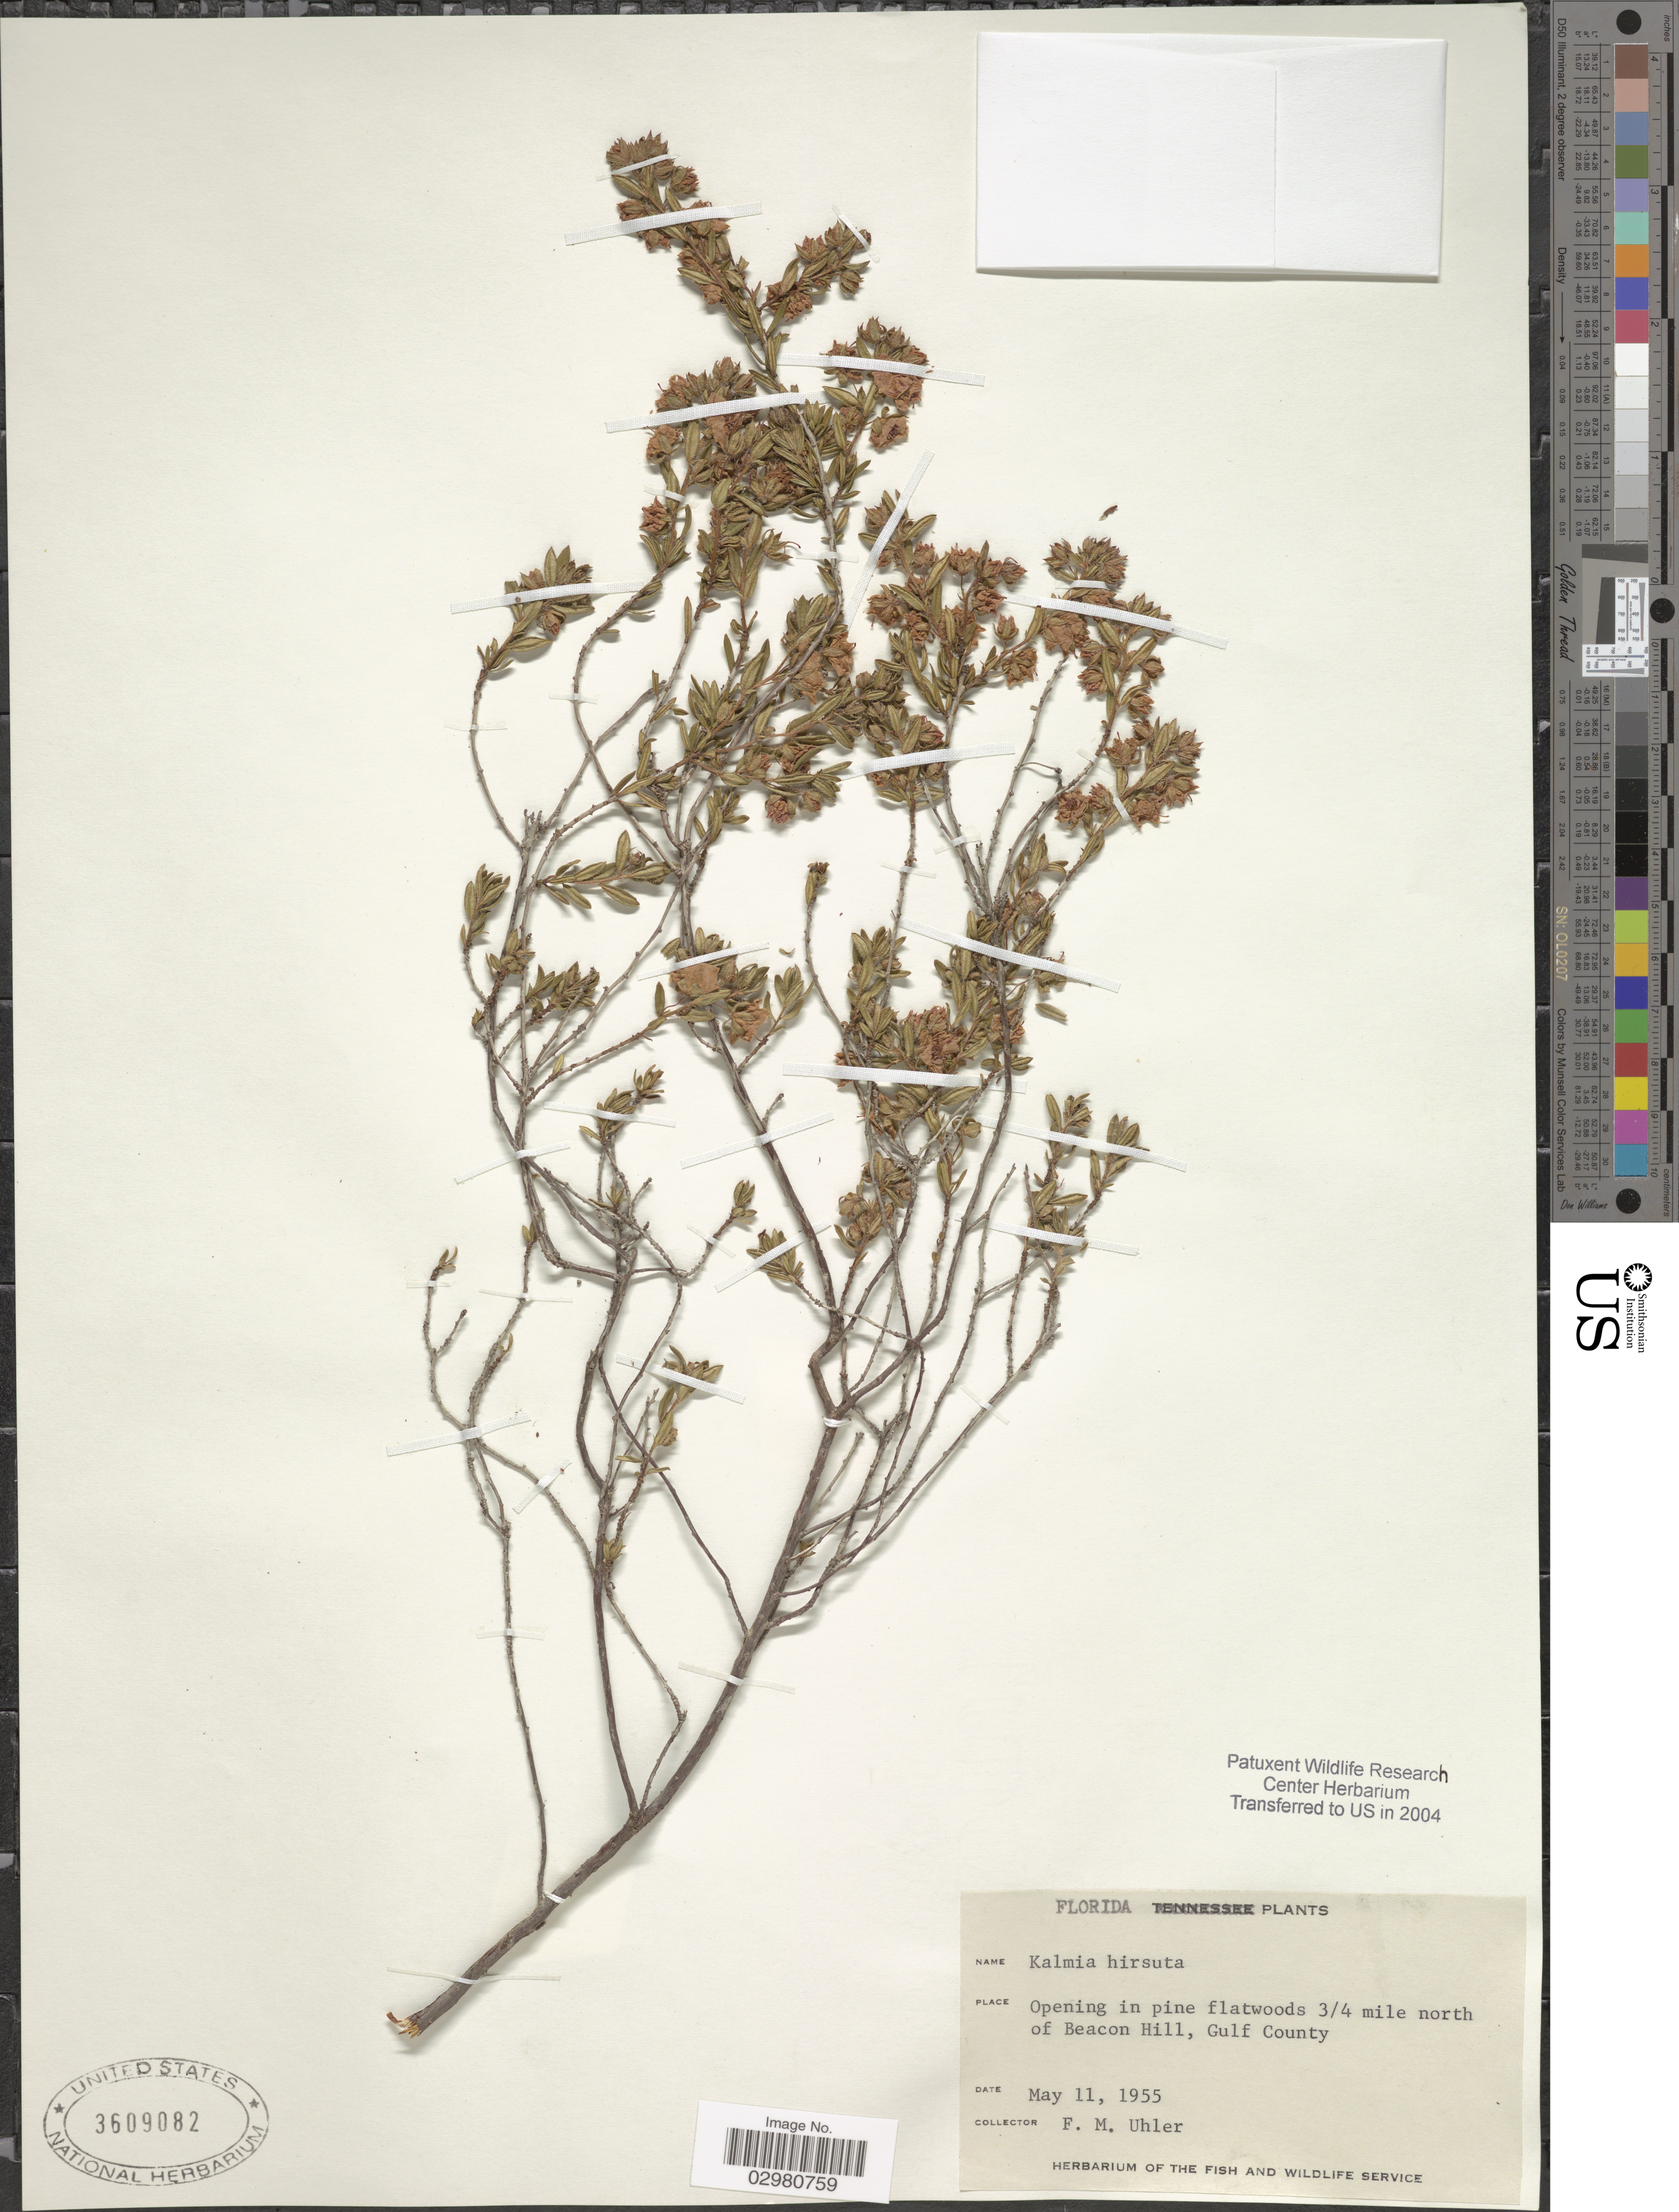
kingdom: Plantae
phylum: Tracheophyta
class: Magnoliopsida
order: Ericales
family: Ericaceae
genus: Kalmia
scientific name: Kalmia hirsuta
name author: Walter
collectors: F. M. Uhler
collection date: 1955-05-11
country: United States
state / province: Florida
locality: ¾ mile north of Beacon Hill, Gulf County.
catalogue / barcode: US 3609082